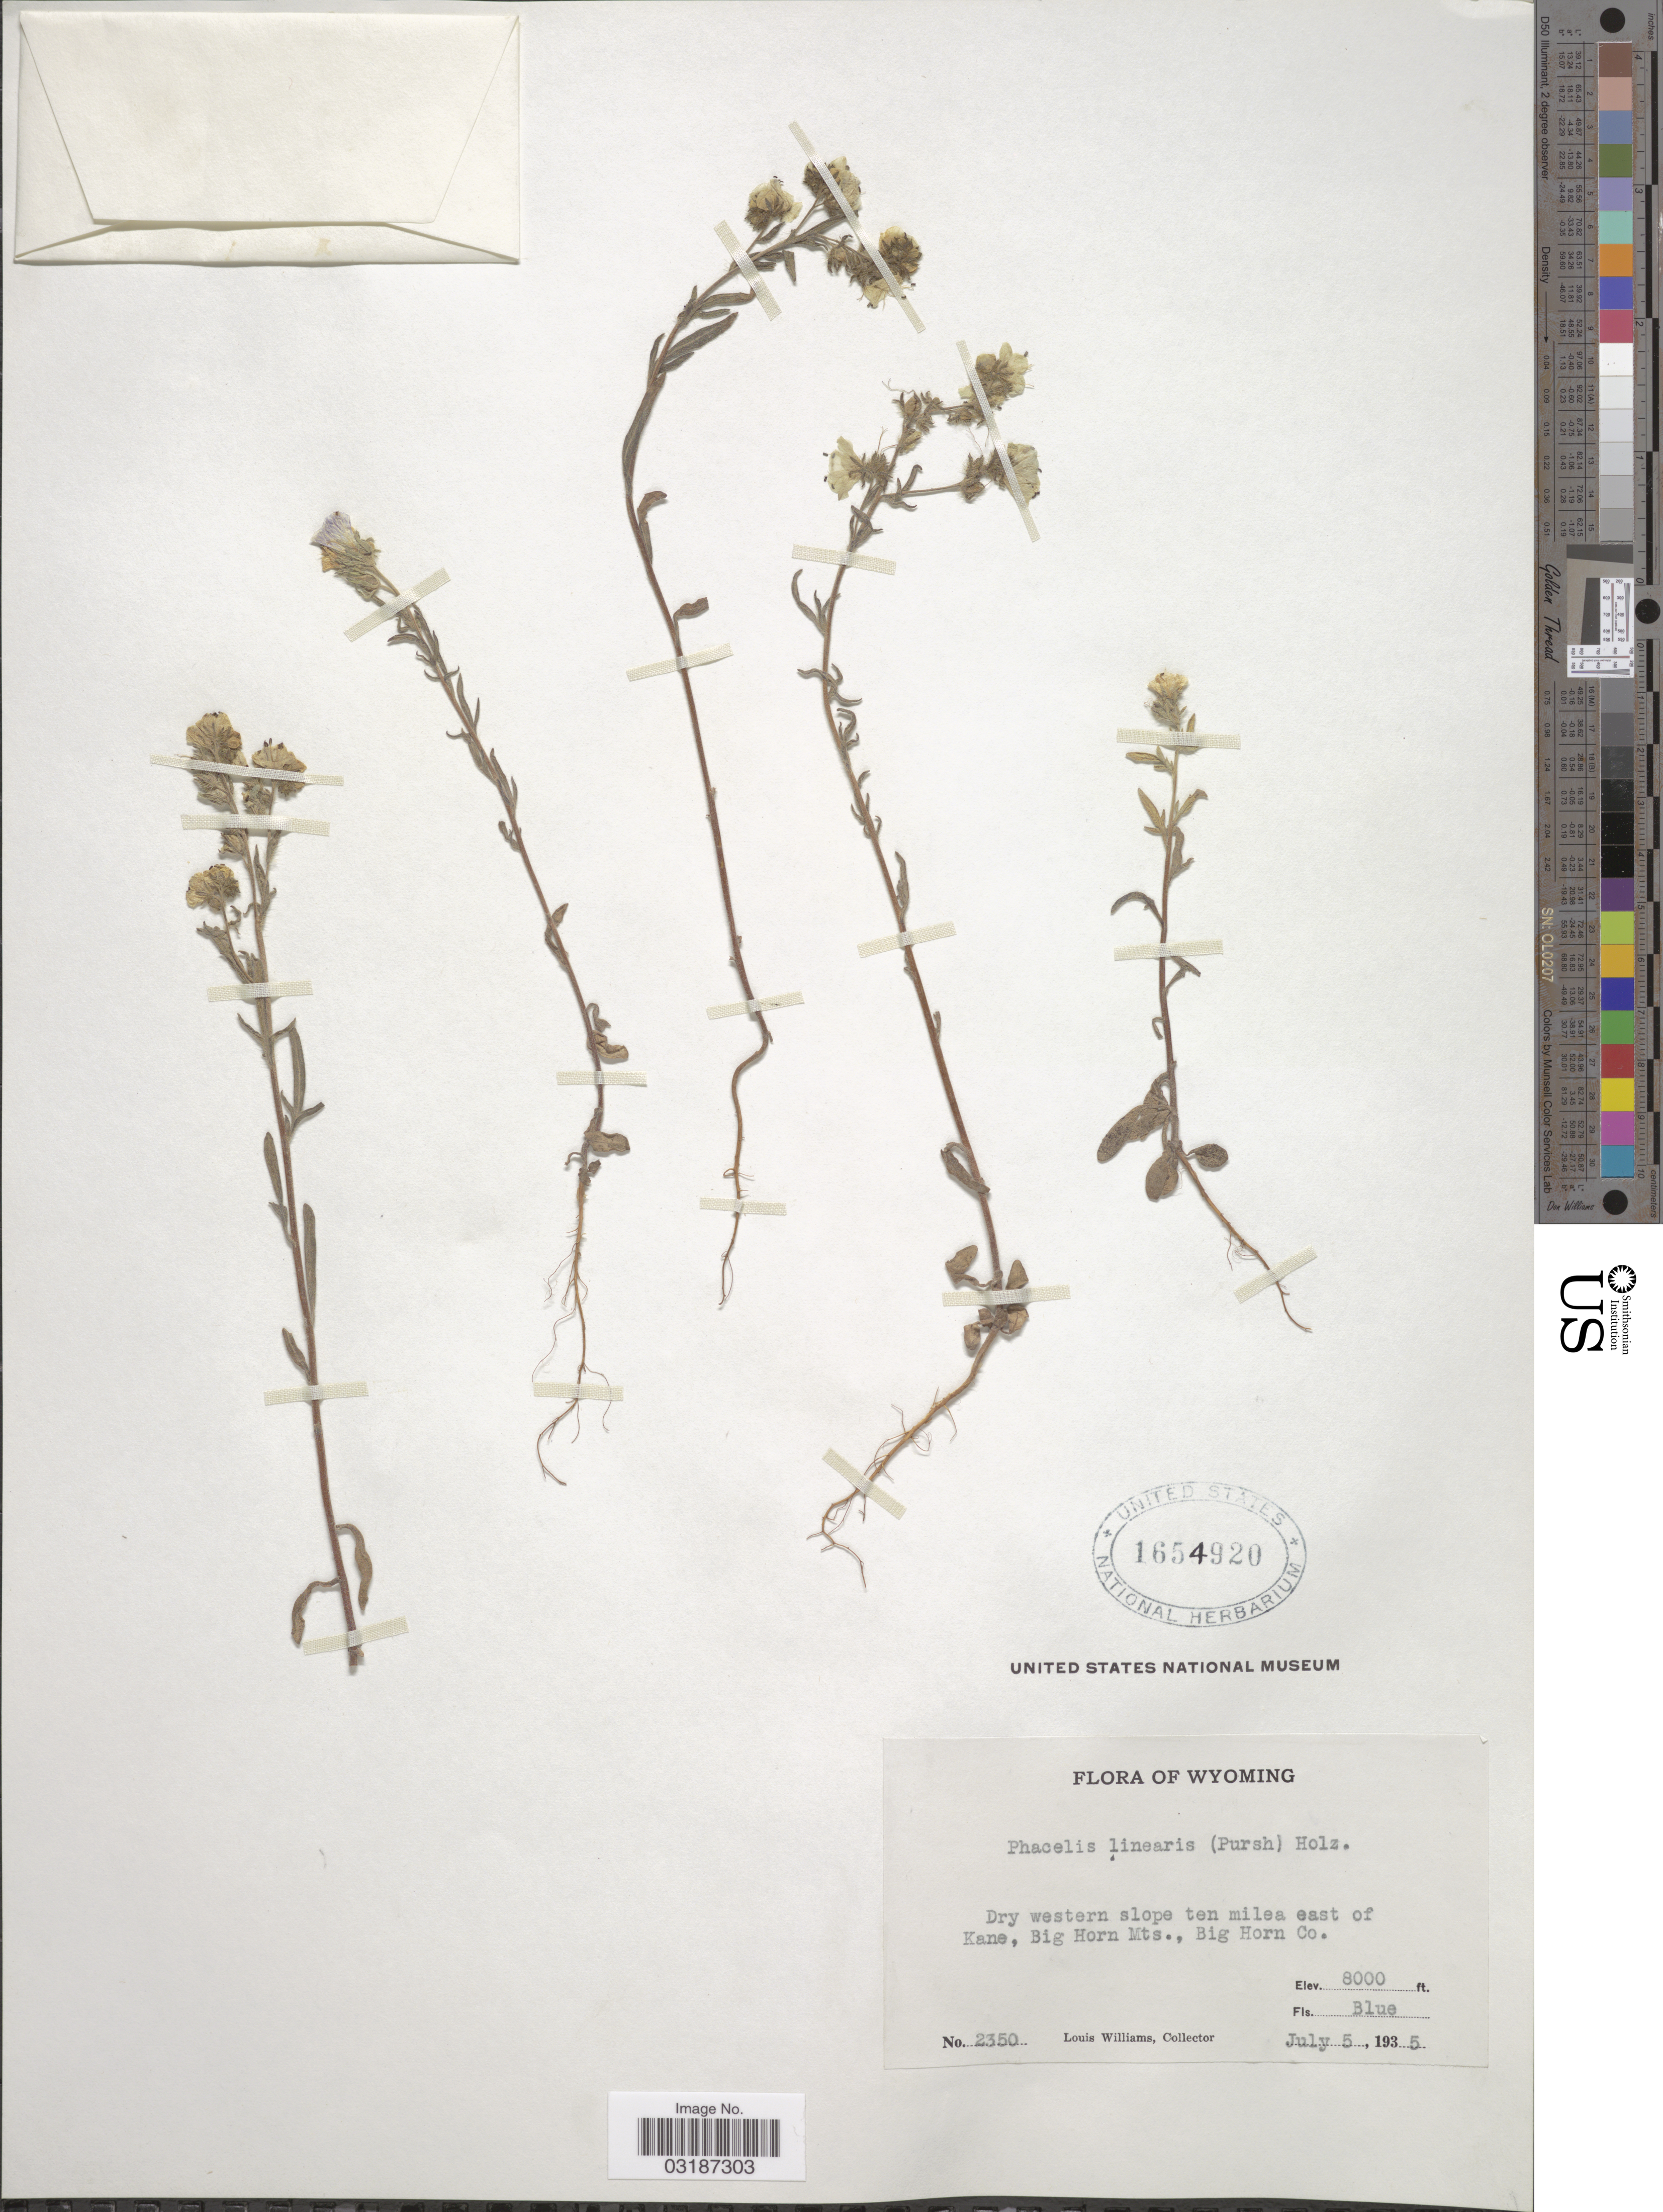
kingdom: Plantae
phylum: Tracheophyta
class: Magnoliopsida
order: Boraginales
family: Hydrophyllaceae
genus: Phacelia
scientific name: Phacelia linearis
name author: (Pursh) Holz.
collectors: L. G. Williams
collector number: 2350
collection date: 1935-07-05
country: United States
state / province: Wyoming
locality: Dry western slope ten miles east of Kane, Big Horn Mts., Big Horn Co.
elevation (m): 2438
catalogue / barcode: US 1654920